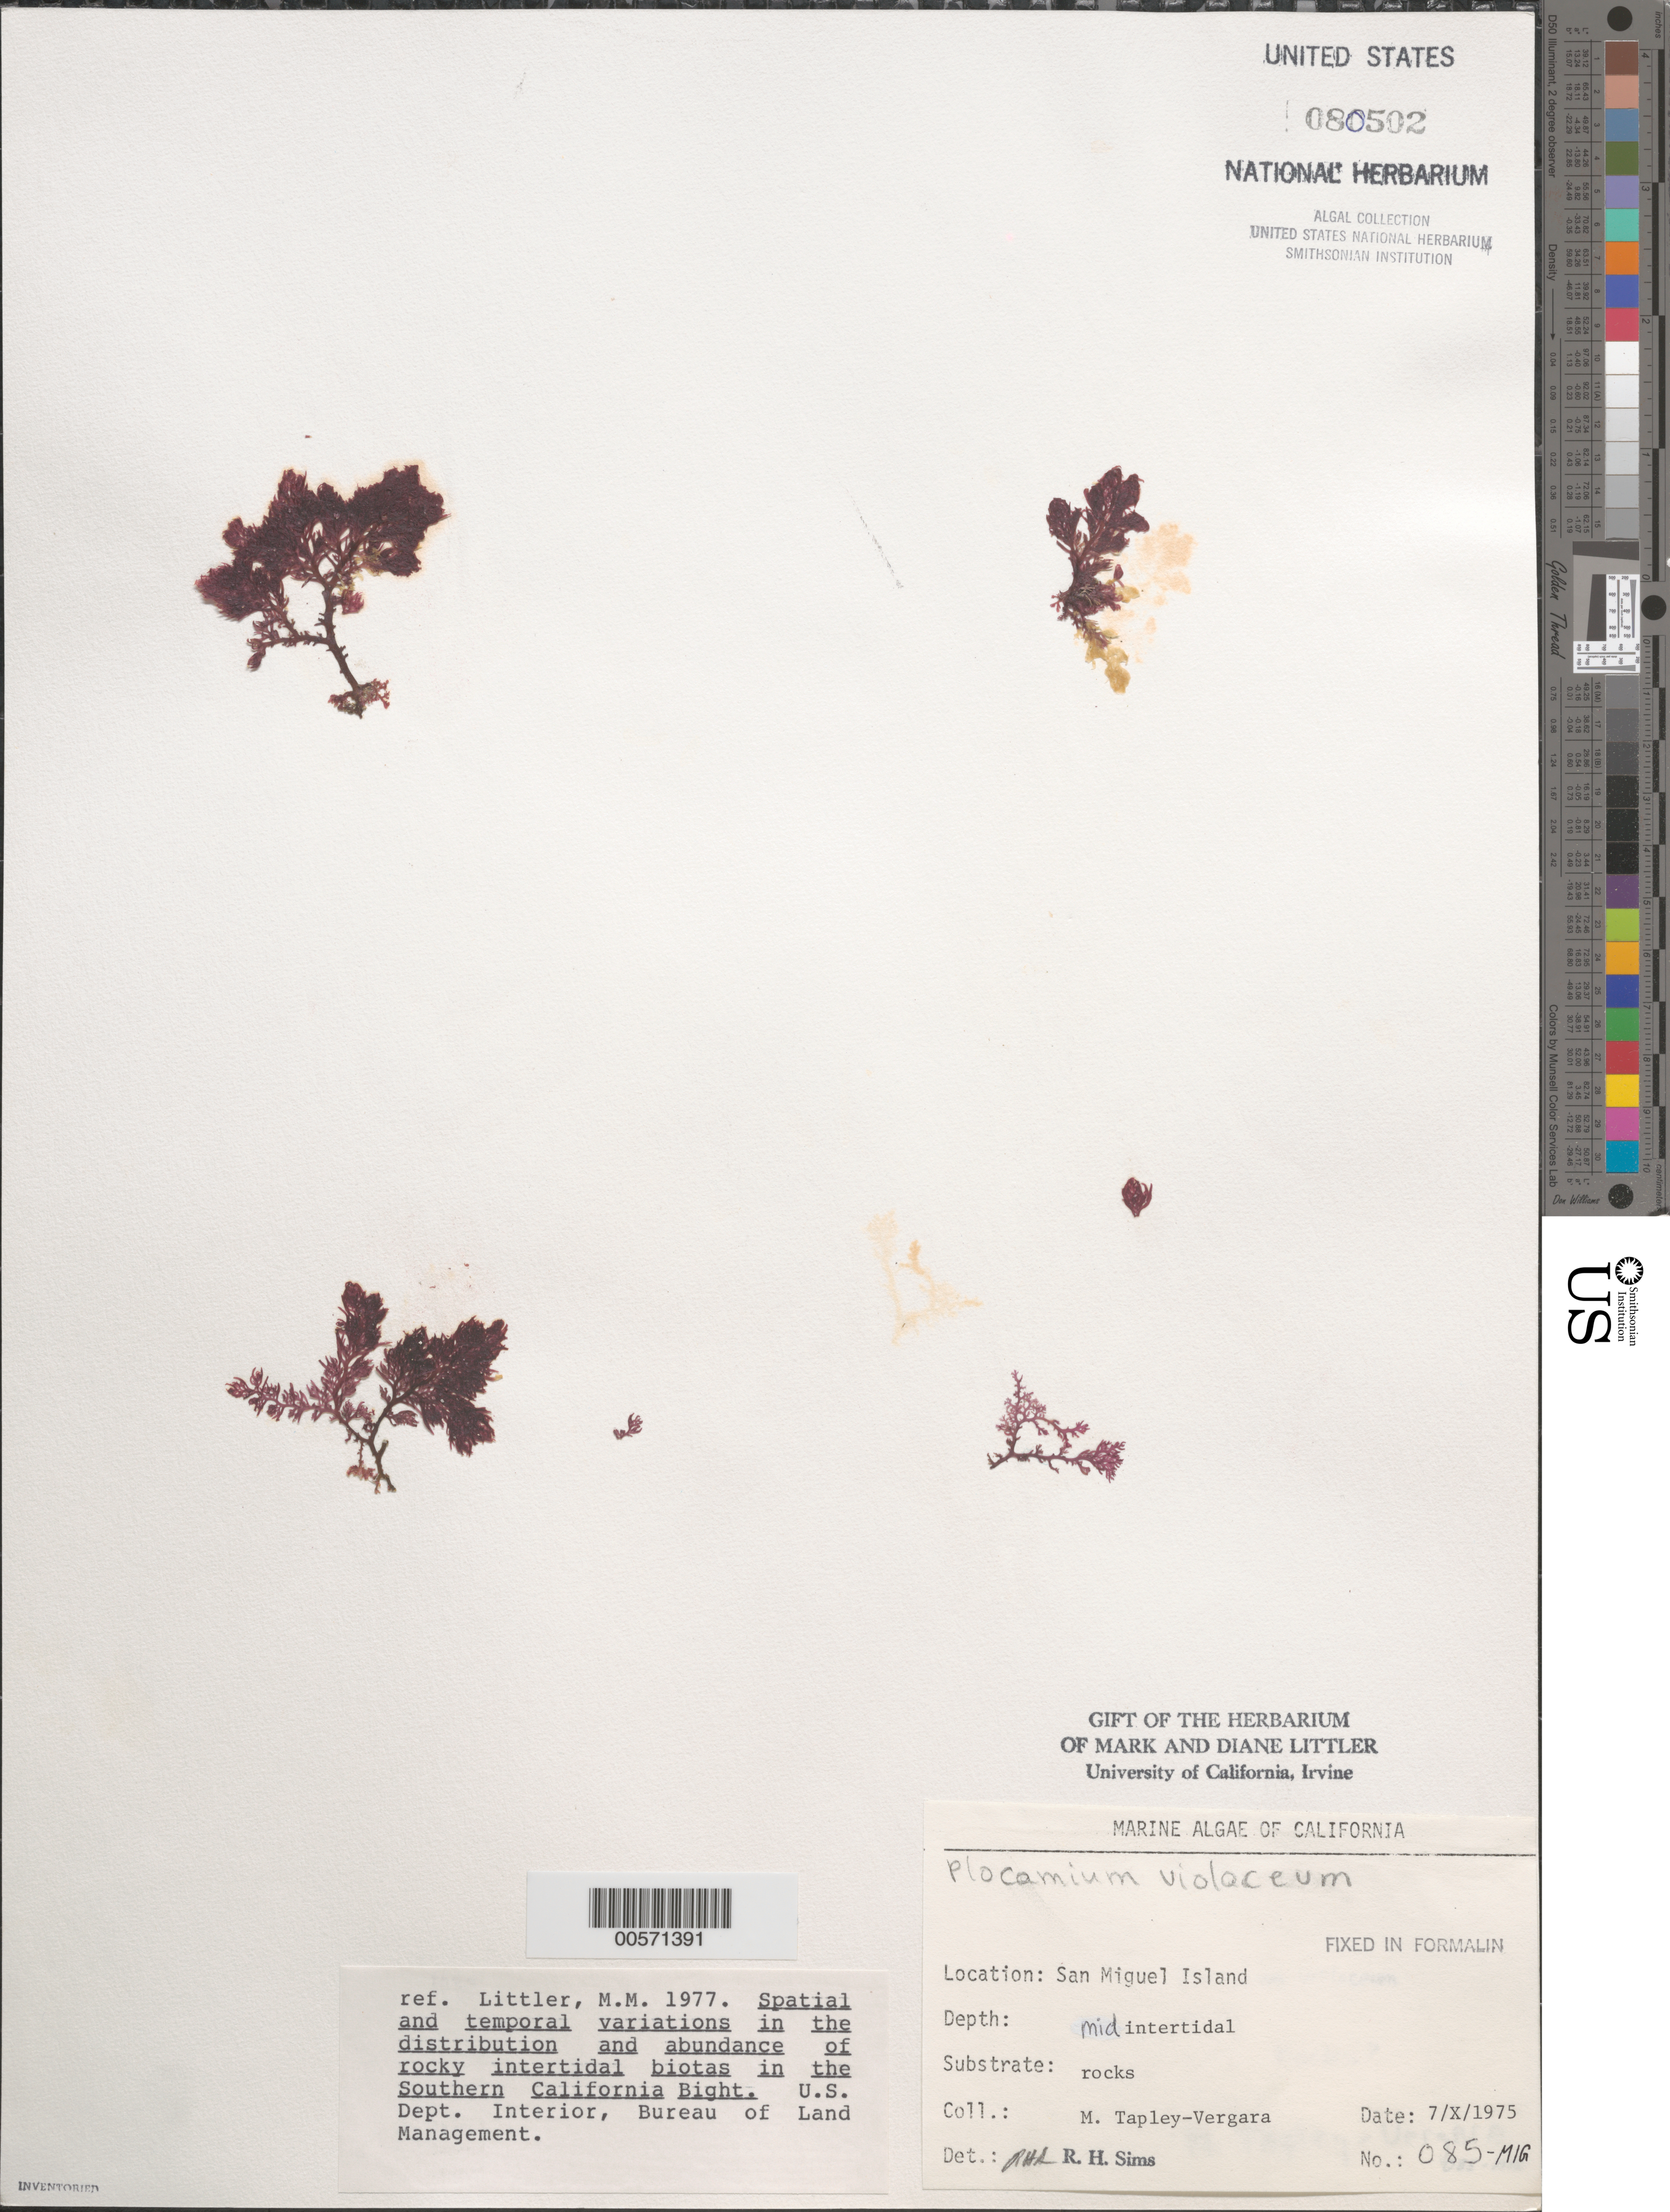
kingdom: Plantae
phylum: Rhodophyta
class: Florideophyceae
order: Plocamiales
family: Plocamiaceae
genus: Plocamium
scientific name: Plocamium violaceum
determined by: Sims, Robert H.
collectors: M. Tapley-Vergara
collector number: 085-MIG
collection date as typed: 07 Oct 1975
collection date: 1975-10-07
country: United States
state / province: California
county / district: Santa Barbara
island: San Miguel Island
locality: Cuyler Harbor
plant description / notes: BLM-SOCALBIGHT Rocky Intertidal Survey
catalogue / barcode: US 80502